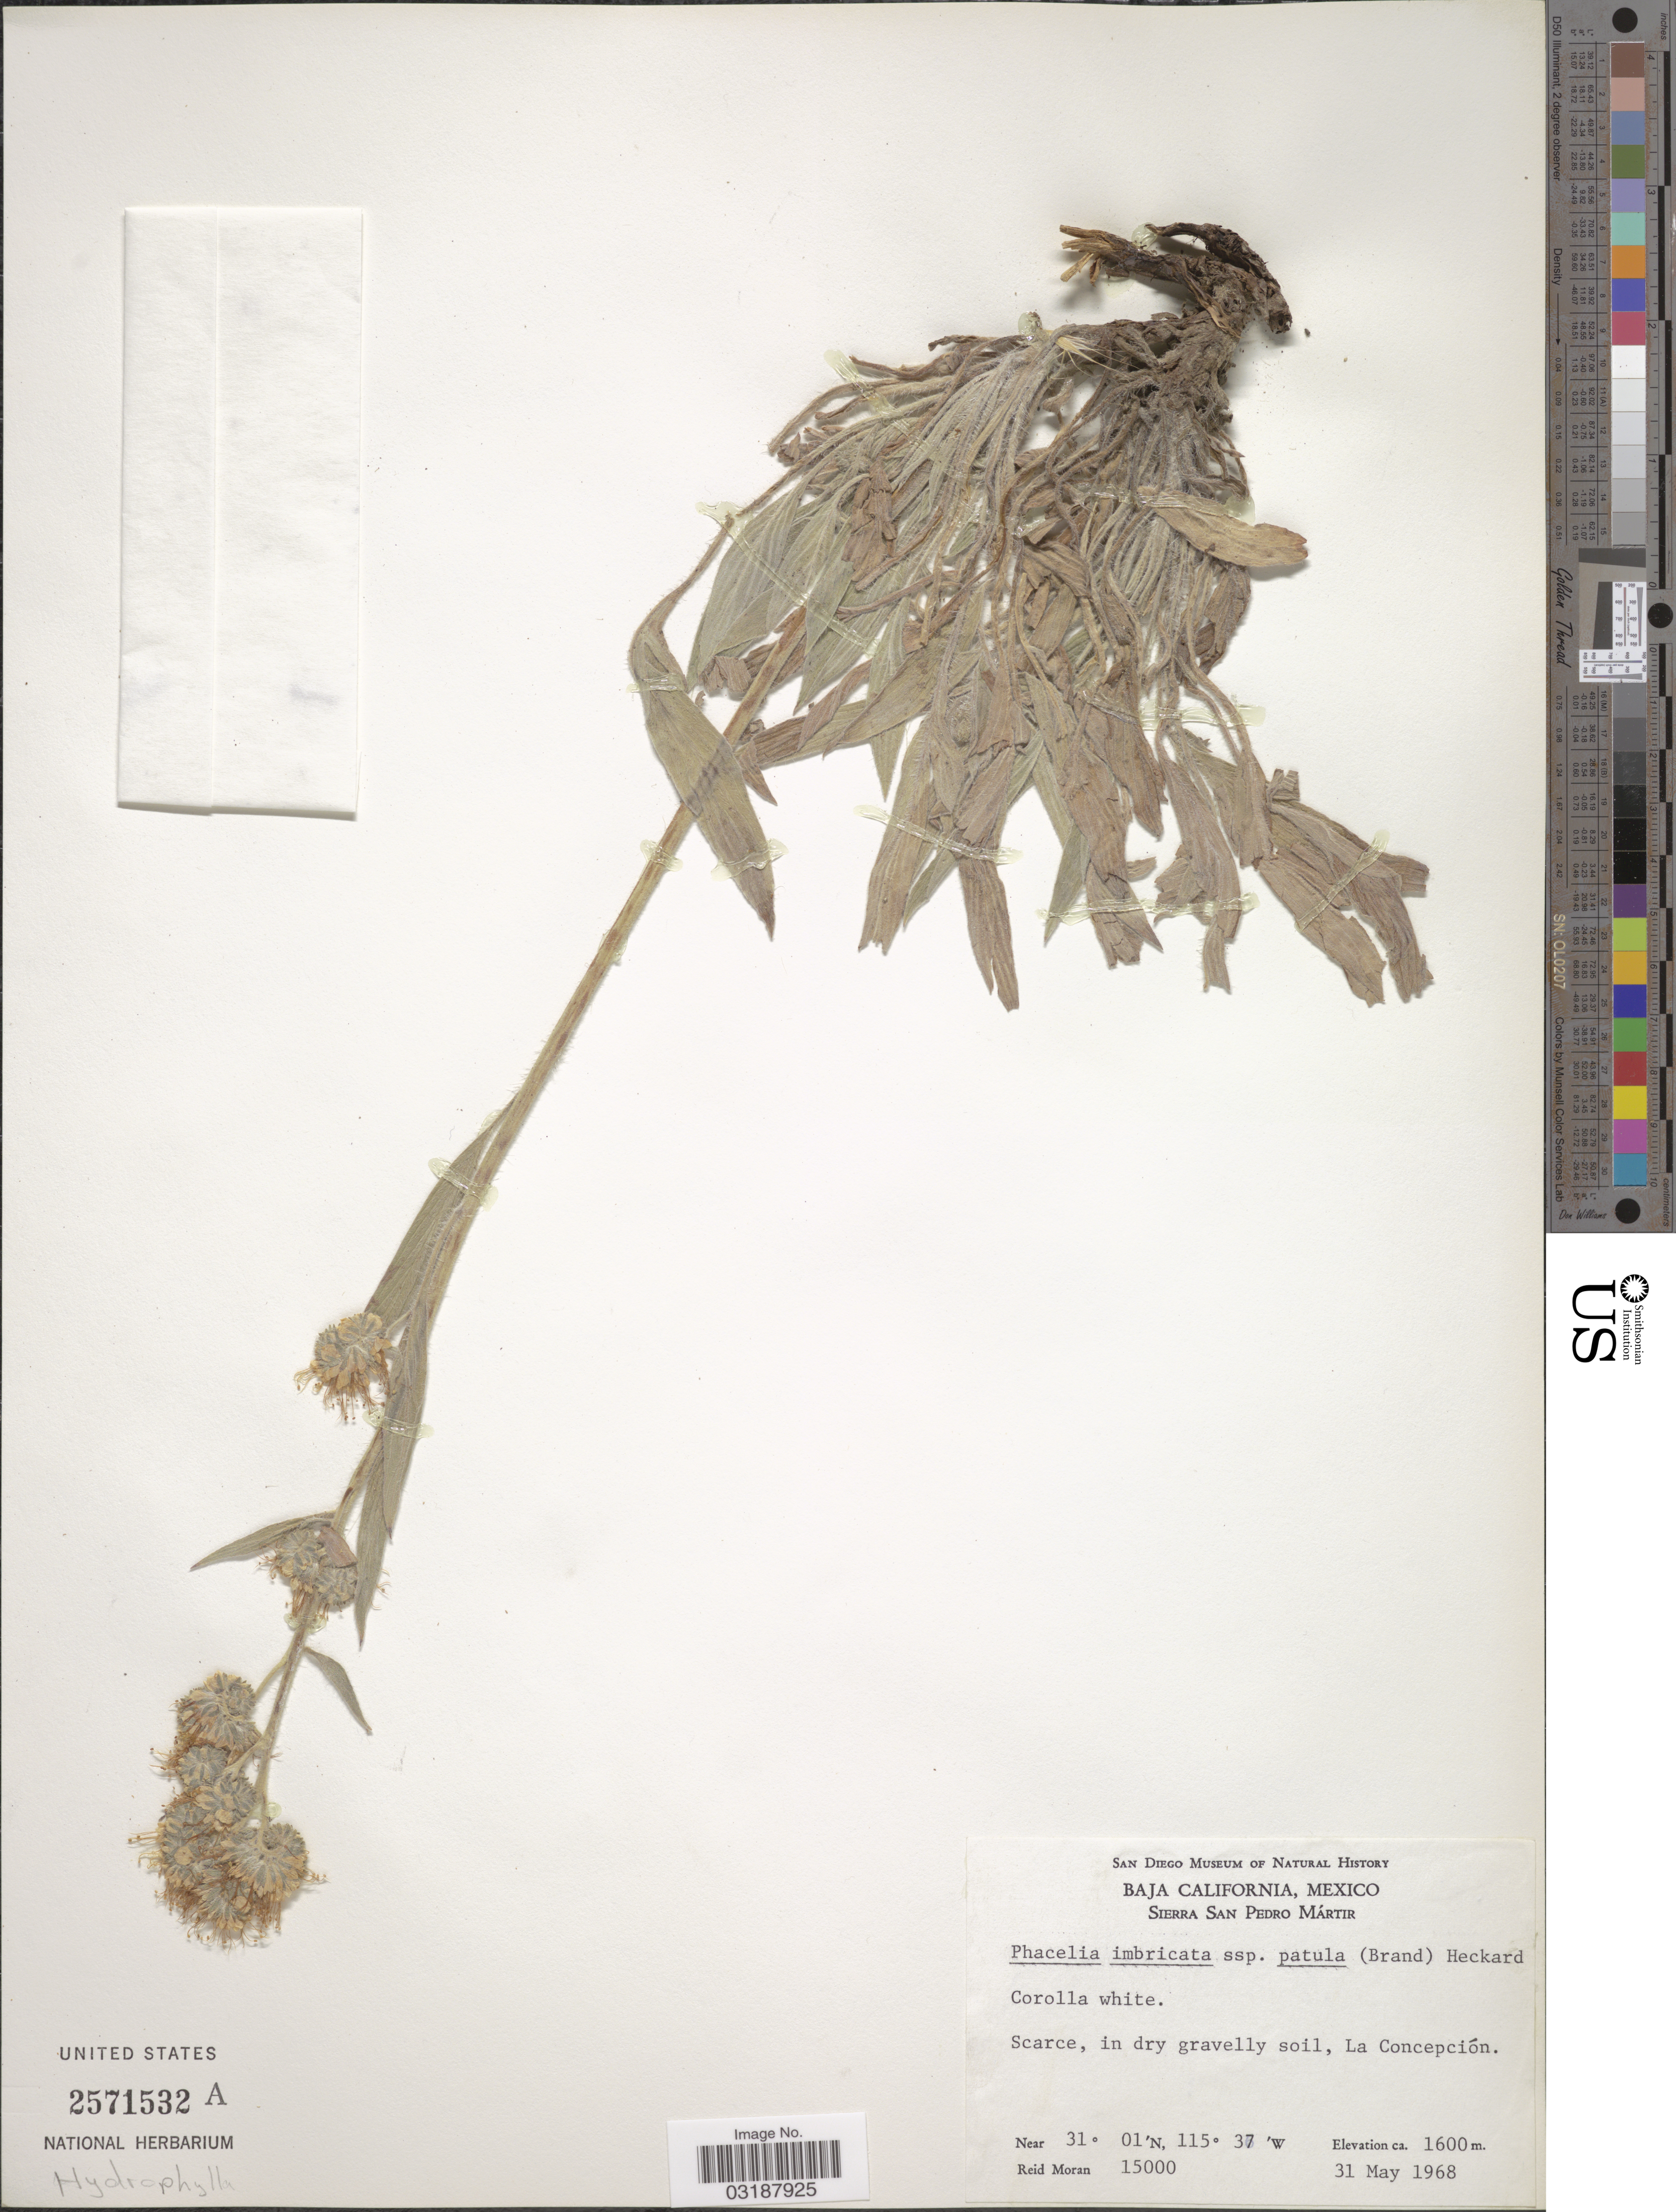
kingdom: Plantae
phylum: Tracheophyta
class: Magnoliopsida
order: Boraginales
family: Hydrophyllaceae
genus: Phacelia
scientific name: Phacelia imbricata subsp. patula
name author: (Brand) Heckard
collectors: R. Moran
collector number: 15000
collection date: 1968-05-31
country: Mexico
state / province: Baja California Norte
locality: Sierra San Pedro Mártir, Scarce, in dry gravelly soil, La Concepción.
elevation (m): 1600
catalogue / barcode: US 2571532A